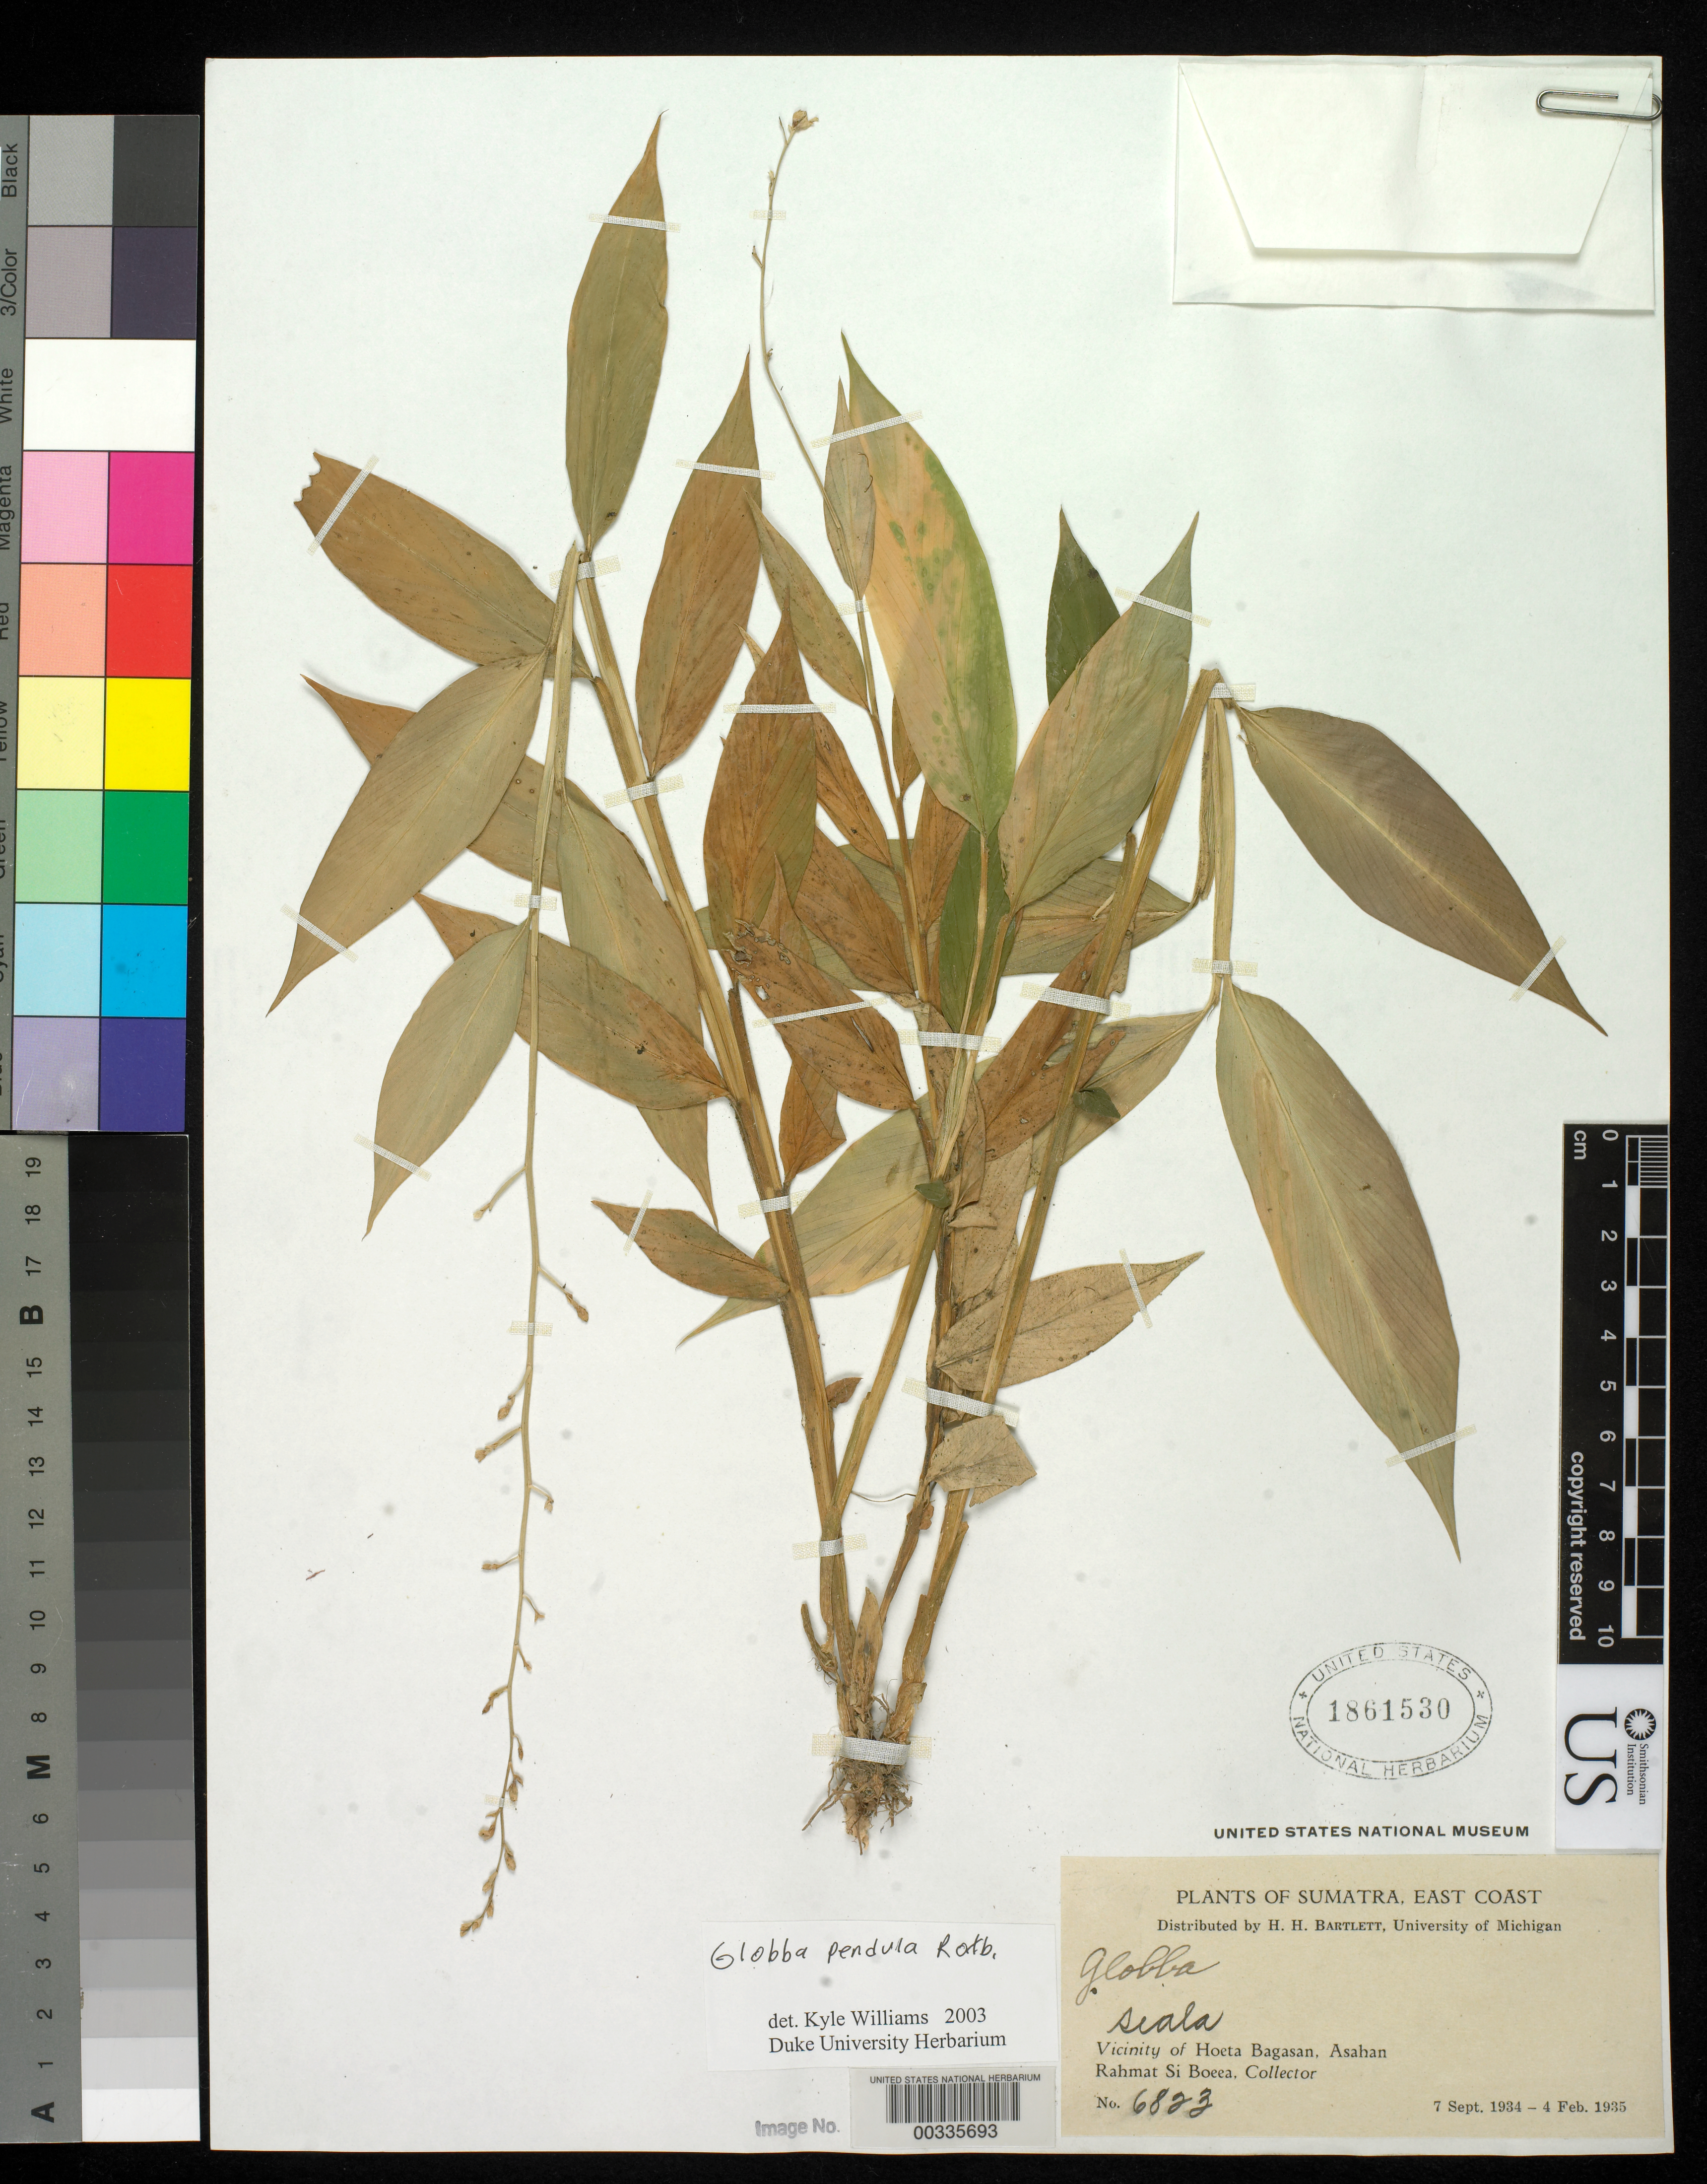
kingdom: Plantae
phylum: Tracheophyta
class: Liliopsida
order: Zingiberales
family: Zingiberaceae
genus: Globba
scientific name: Globba pendula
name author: Roxb.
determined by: Williams, K. J.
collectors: Rahmat Si Boeea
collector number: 6823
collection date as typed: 07 Sep 1934 to 04 Feb 1935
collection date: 1934-09-07/1935-02-04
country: Indonesia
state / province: Sumatra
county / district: Sumatera Utara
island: Sumatra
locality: Vicinity of Hoeta Bagasan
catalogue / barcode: US 1861530